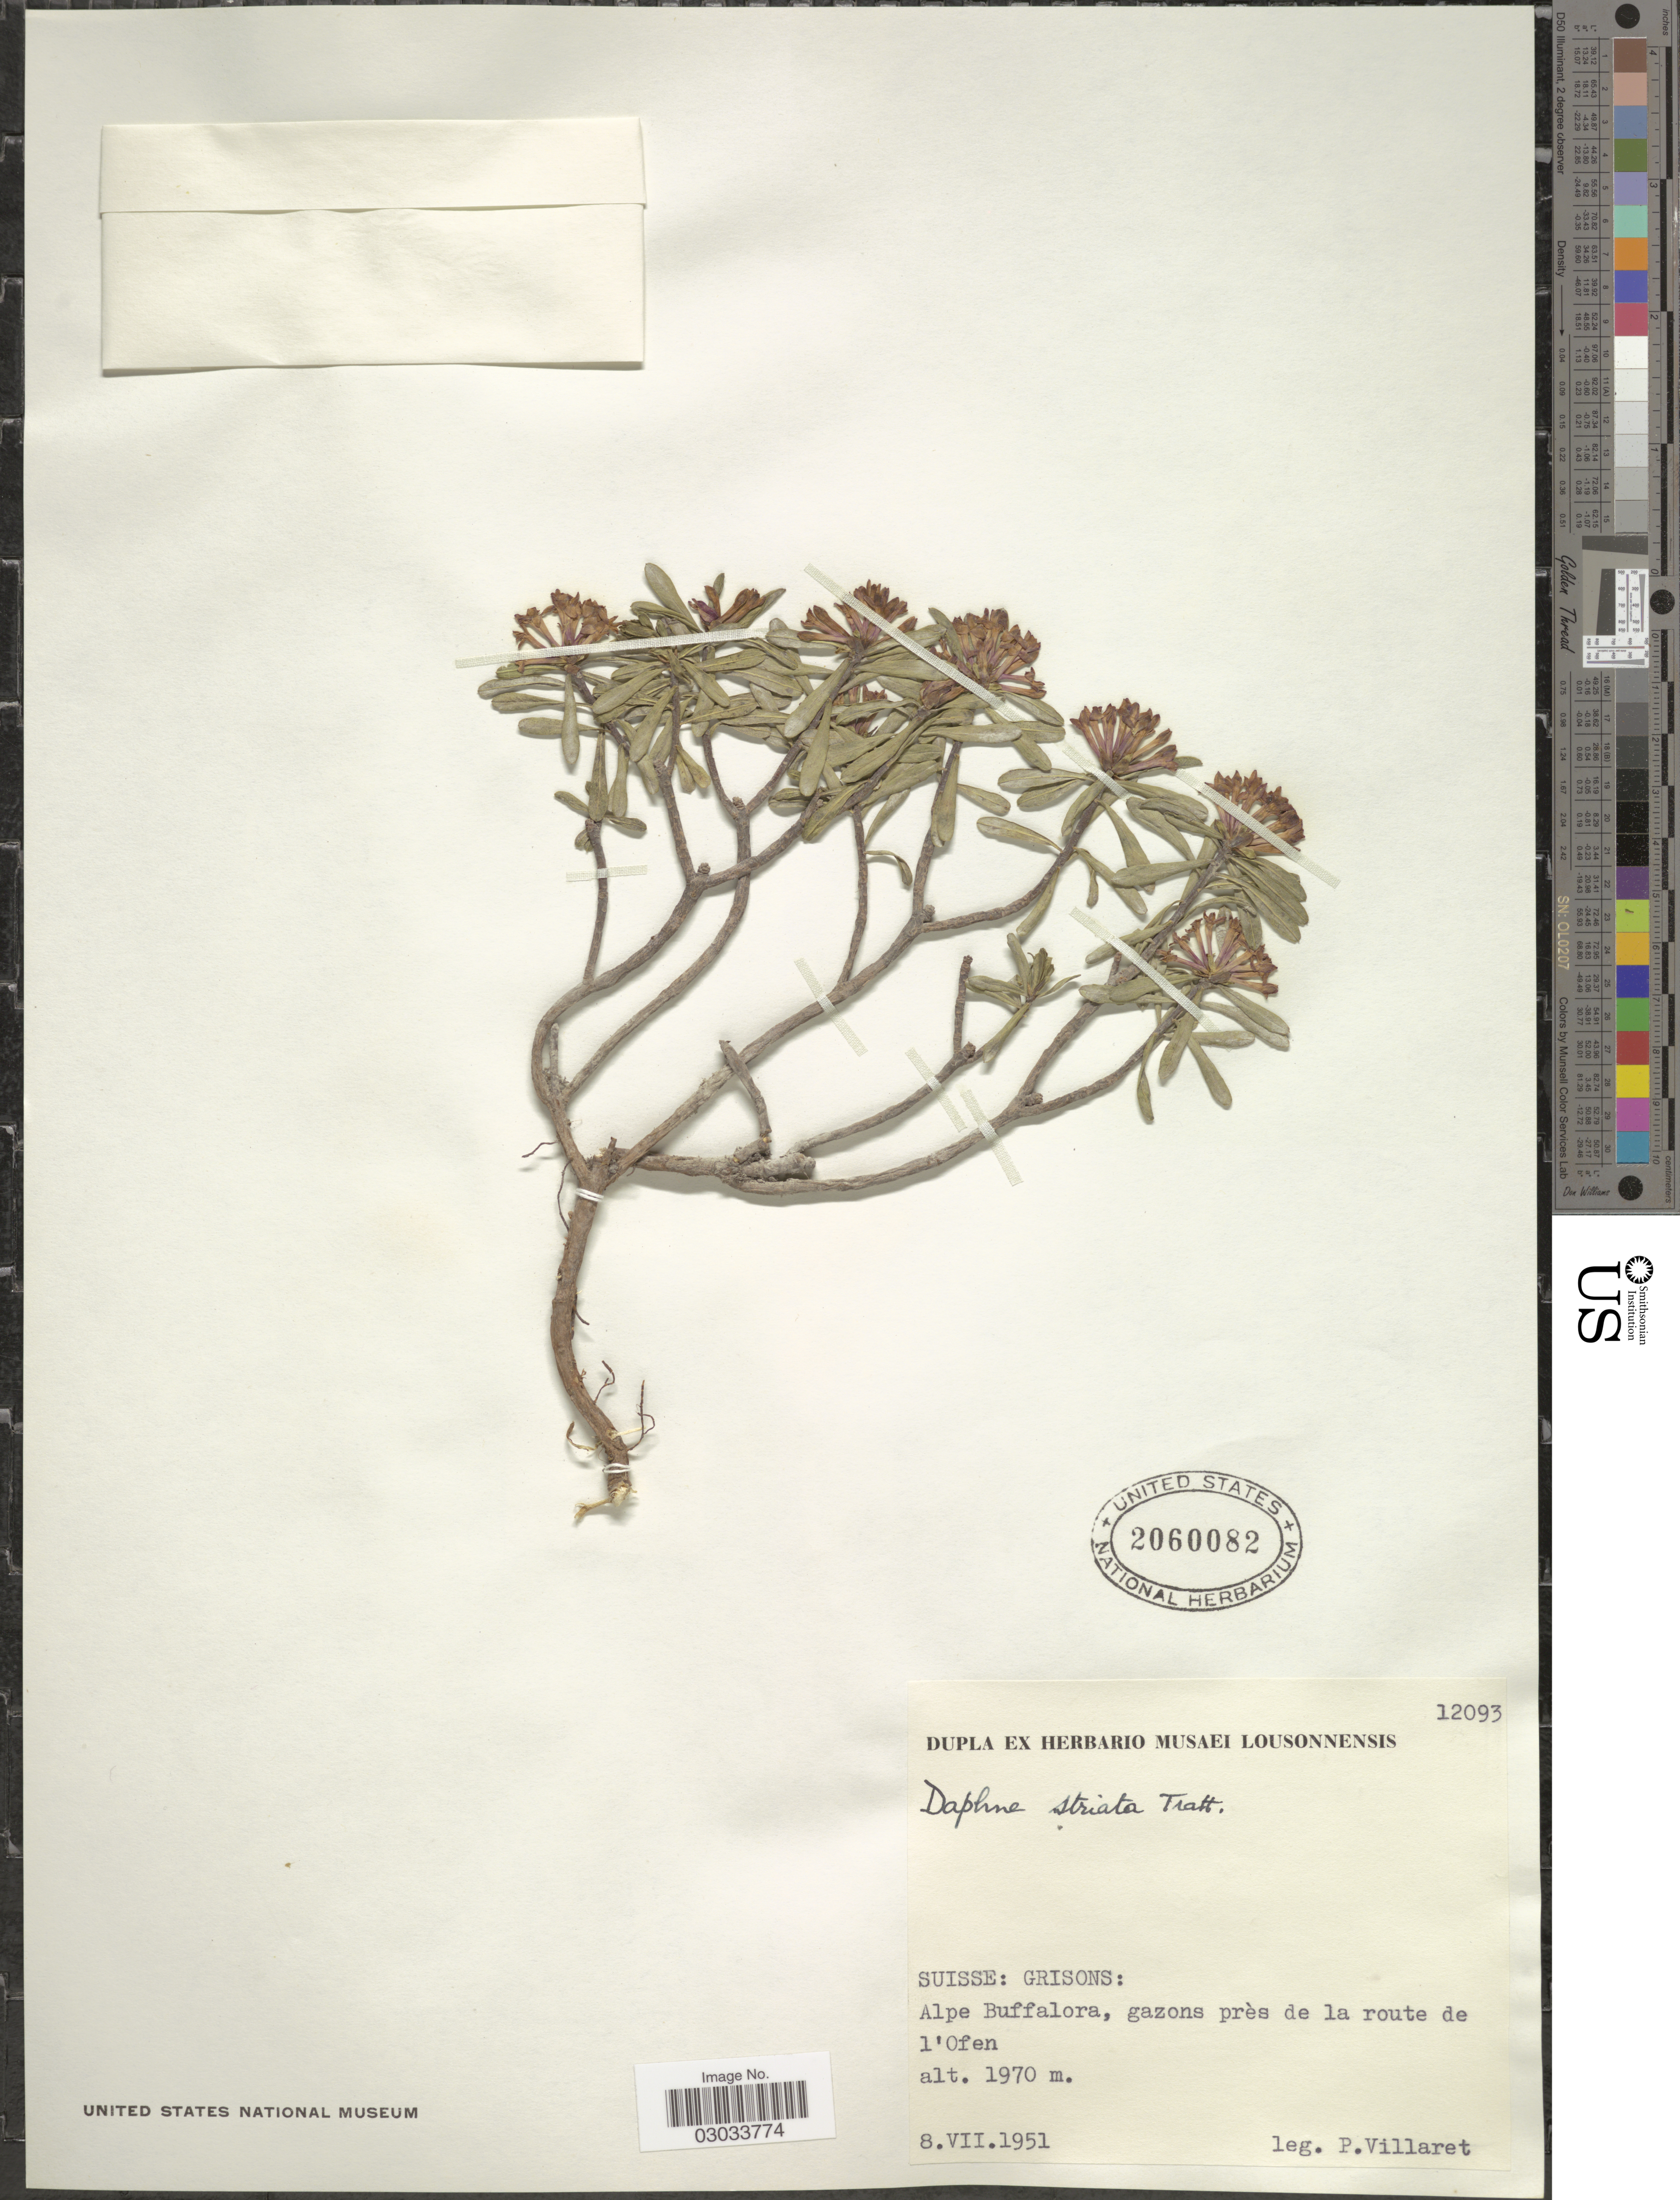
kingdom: Plantae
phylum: Tracheophyta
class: Magnoliopsida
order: Malvales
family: Thymelaeaceae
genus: Daphne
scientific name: Daphne striata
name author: Tratt.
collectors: P. Villaret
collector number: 12093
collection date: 1951-07-08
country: Switzerland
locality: Suisse: Grisons: Alpe Buffalora, gazons prés de la route de l'Ofen.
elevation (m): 1970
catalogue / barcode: US 2060082